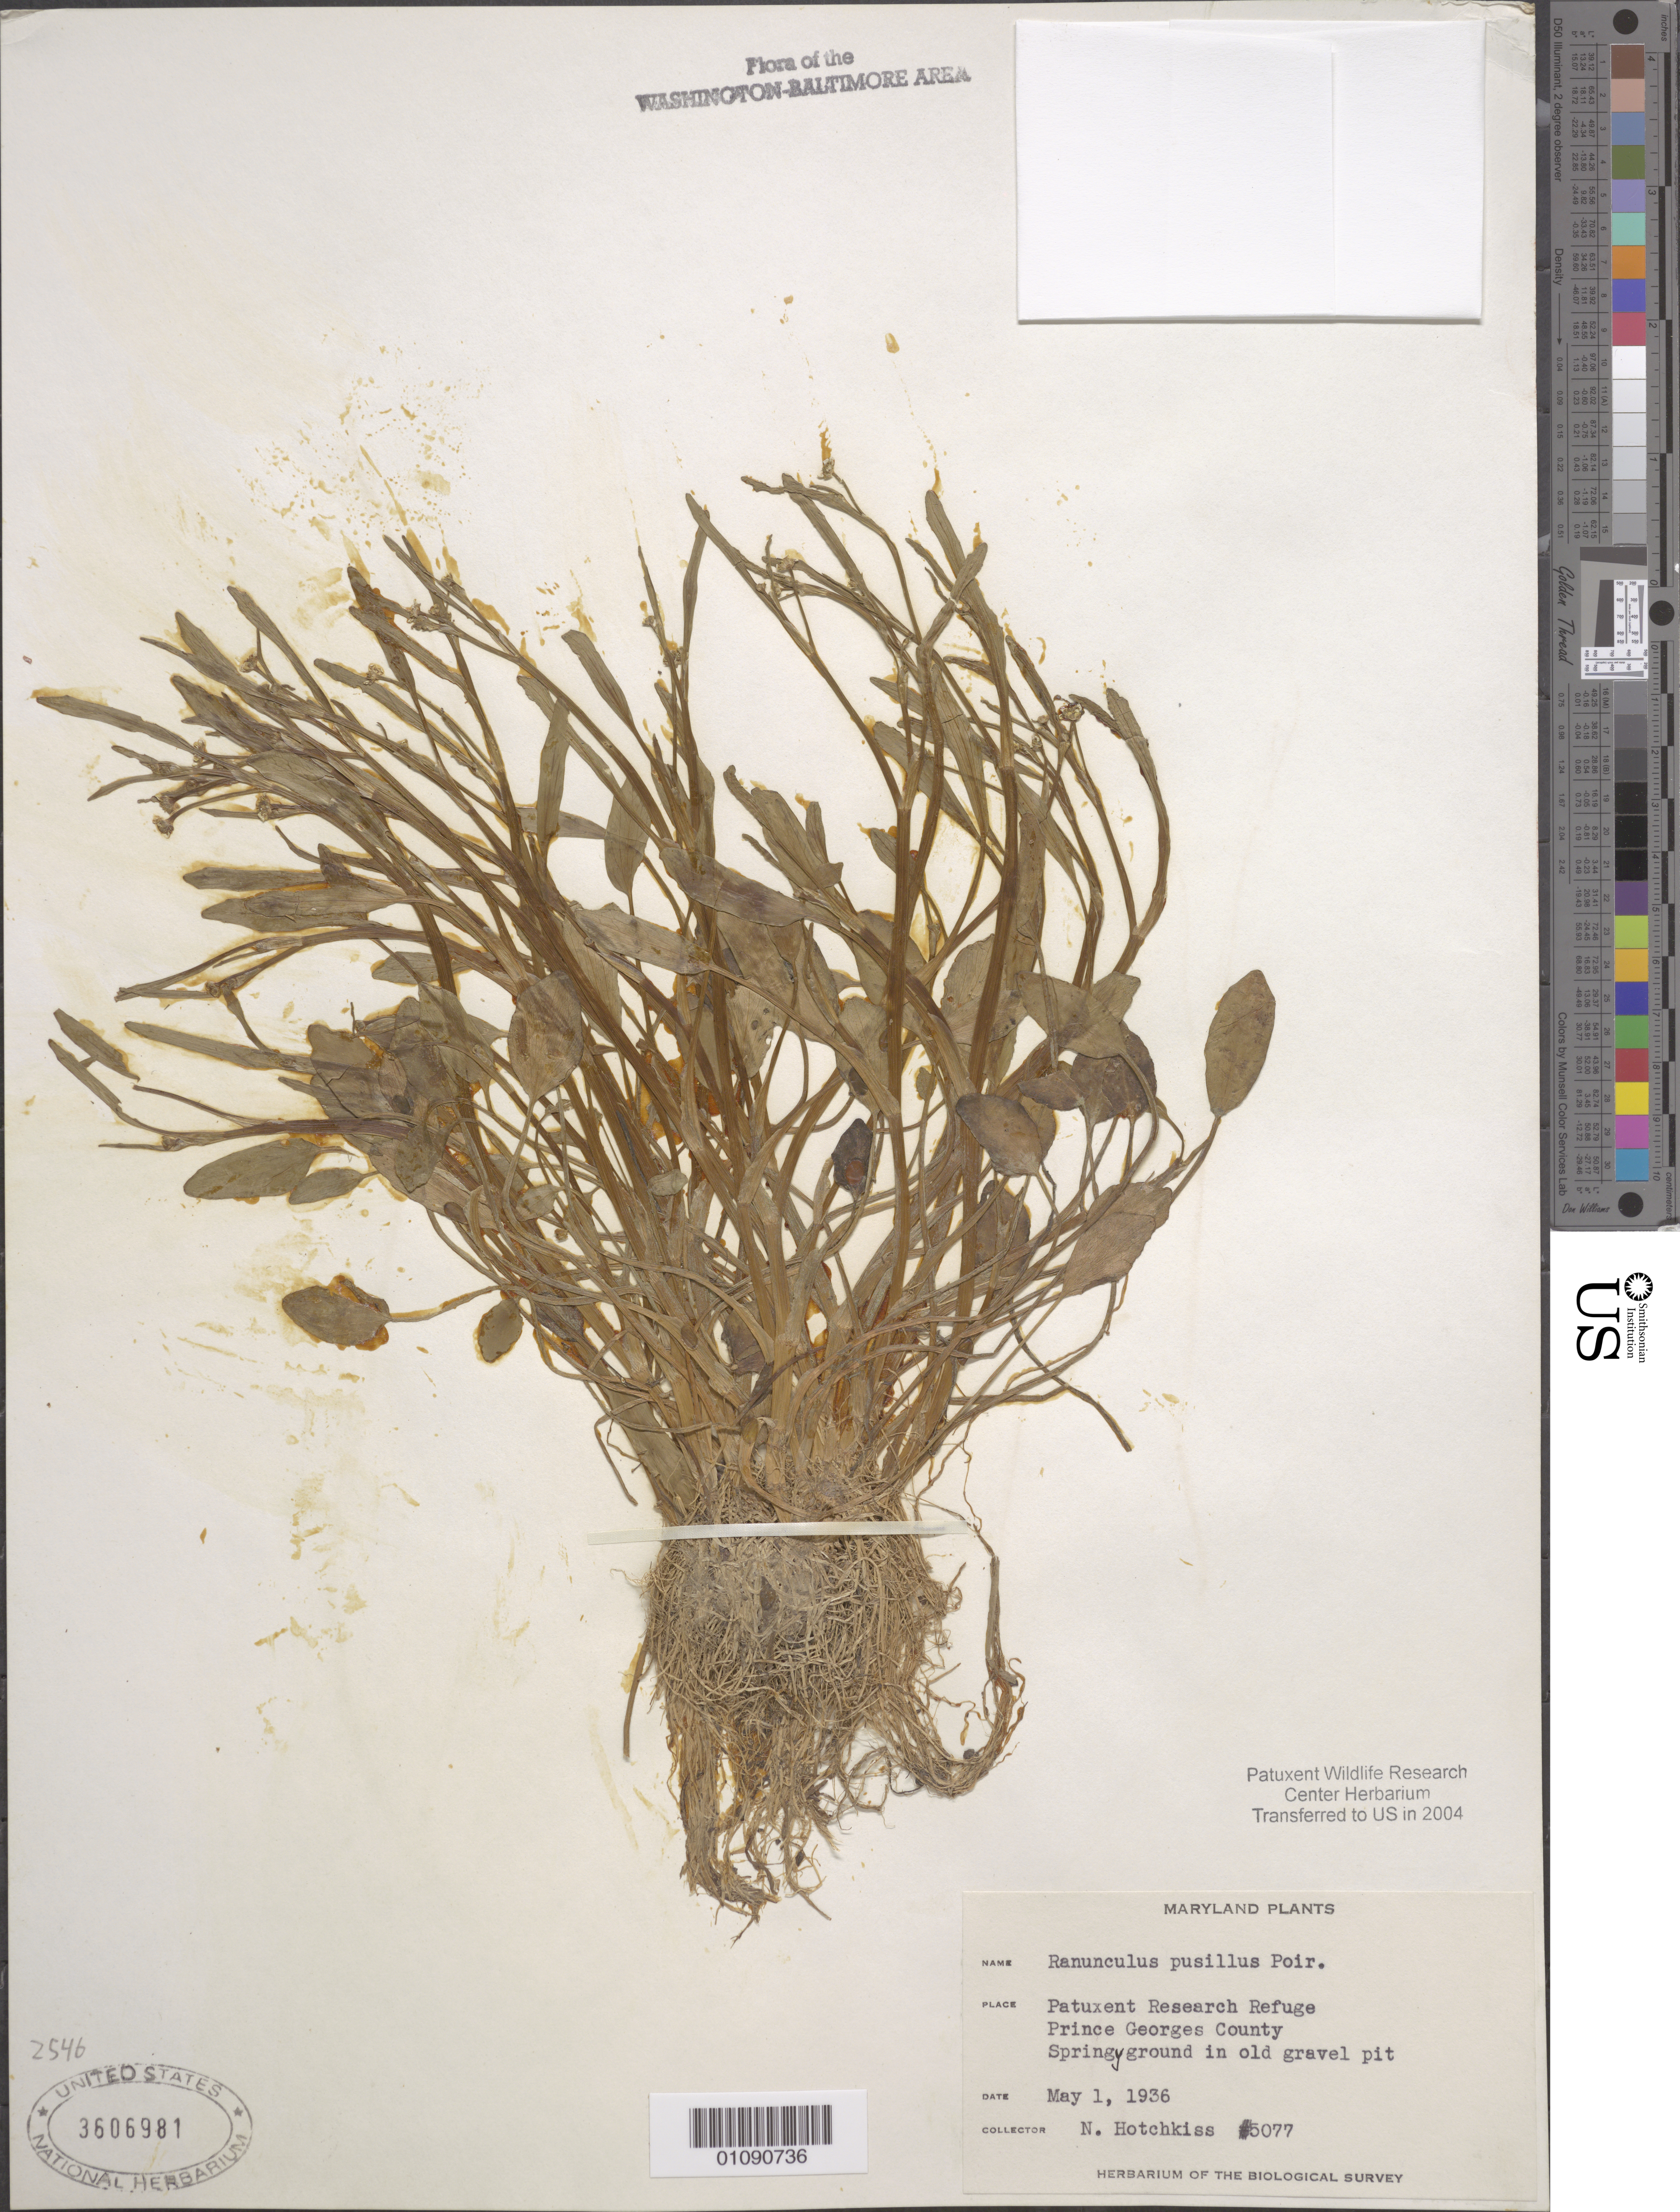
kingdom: Plantae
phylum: Tracheophyta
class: Magnoliopsida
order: Ranunculales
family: Ranunculaceae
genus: Ranunculus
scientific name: Ranunculus pusillus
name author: Poir.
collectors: N. Hotchkiss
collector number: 5077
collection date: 1936-05-01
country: United States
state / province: Maryland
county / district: Prince George's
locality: Patuxent Wildlife Refuge.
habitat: Springy ground in old gravel pit.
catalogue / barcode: US 3606981